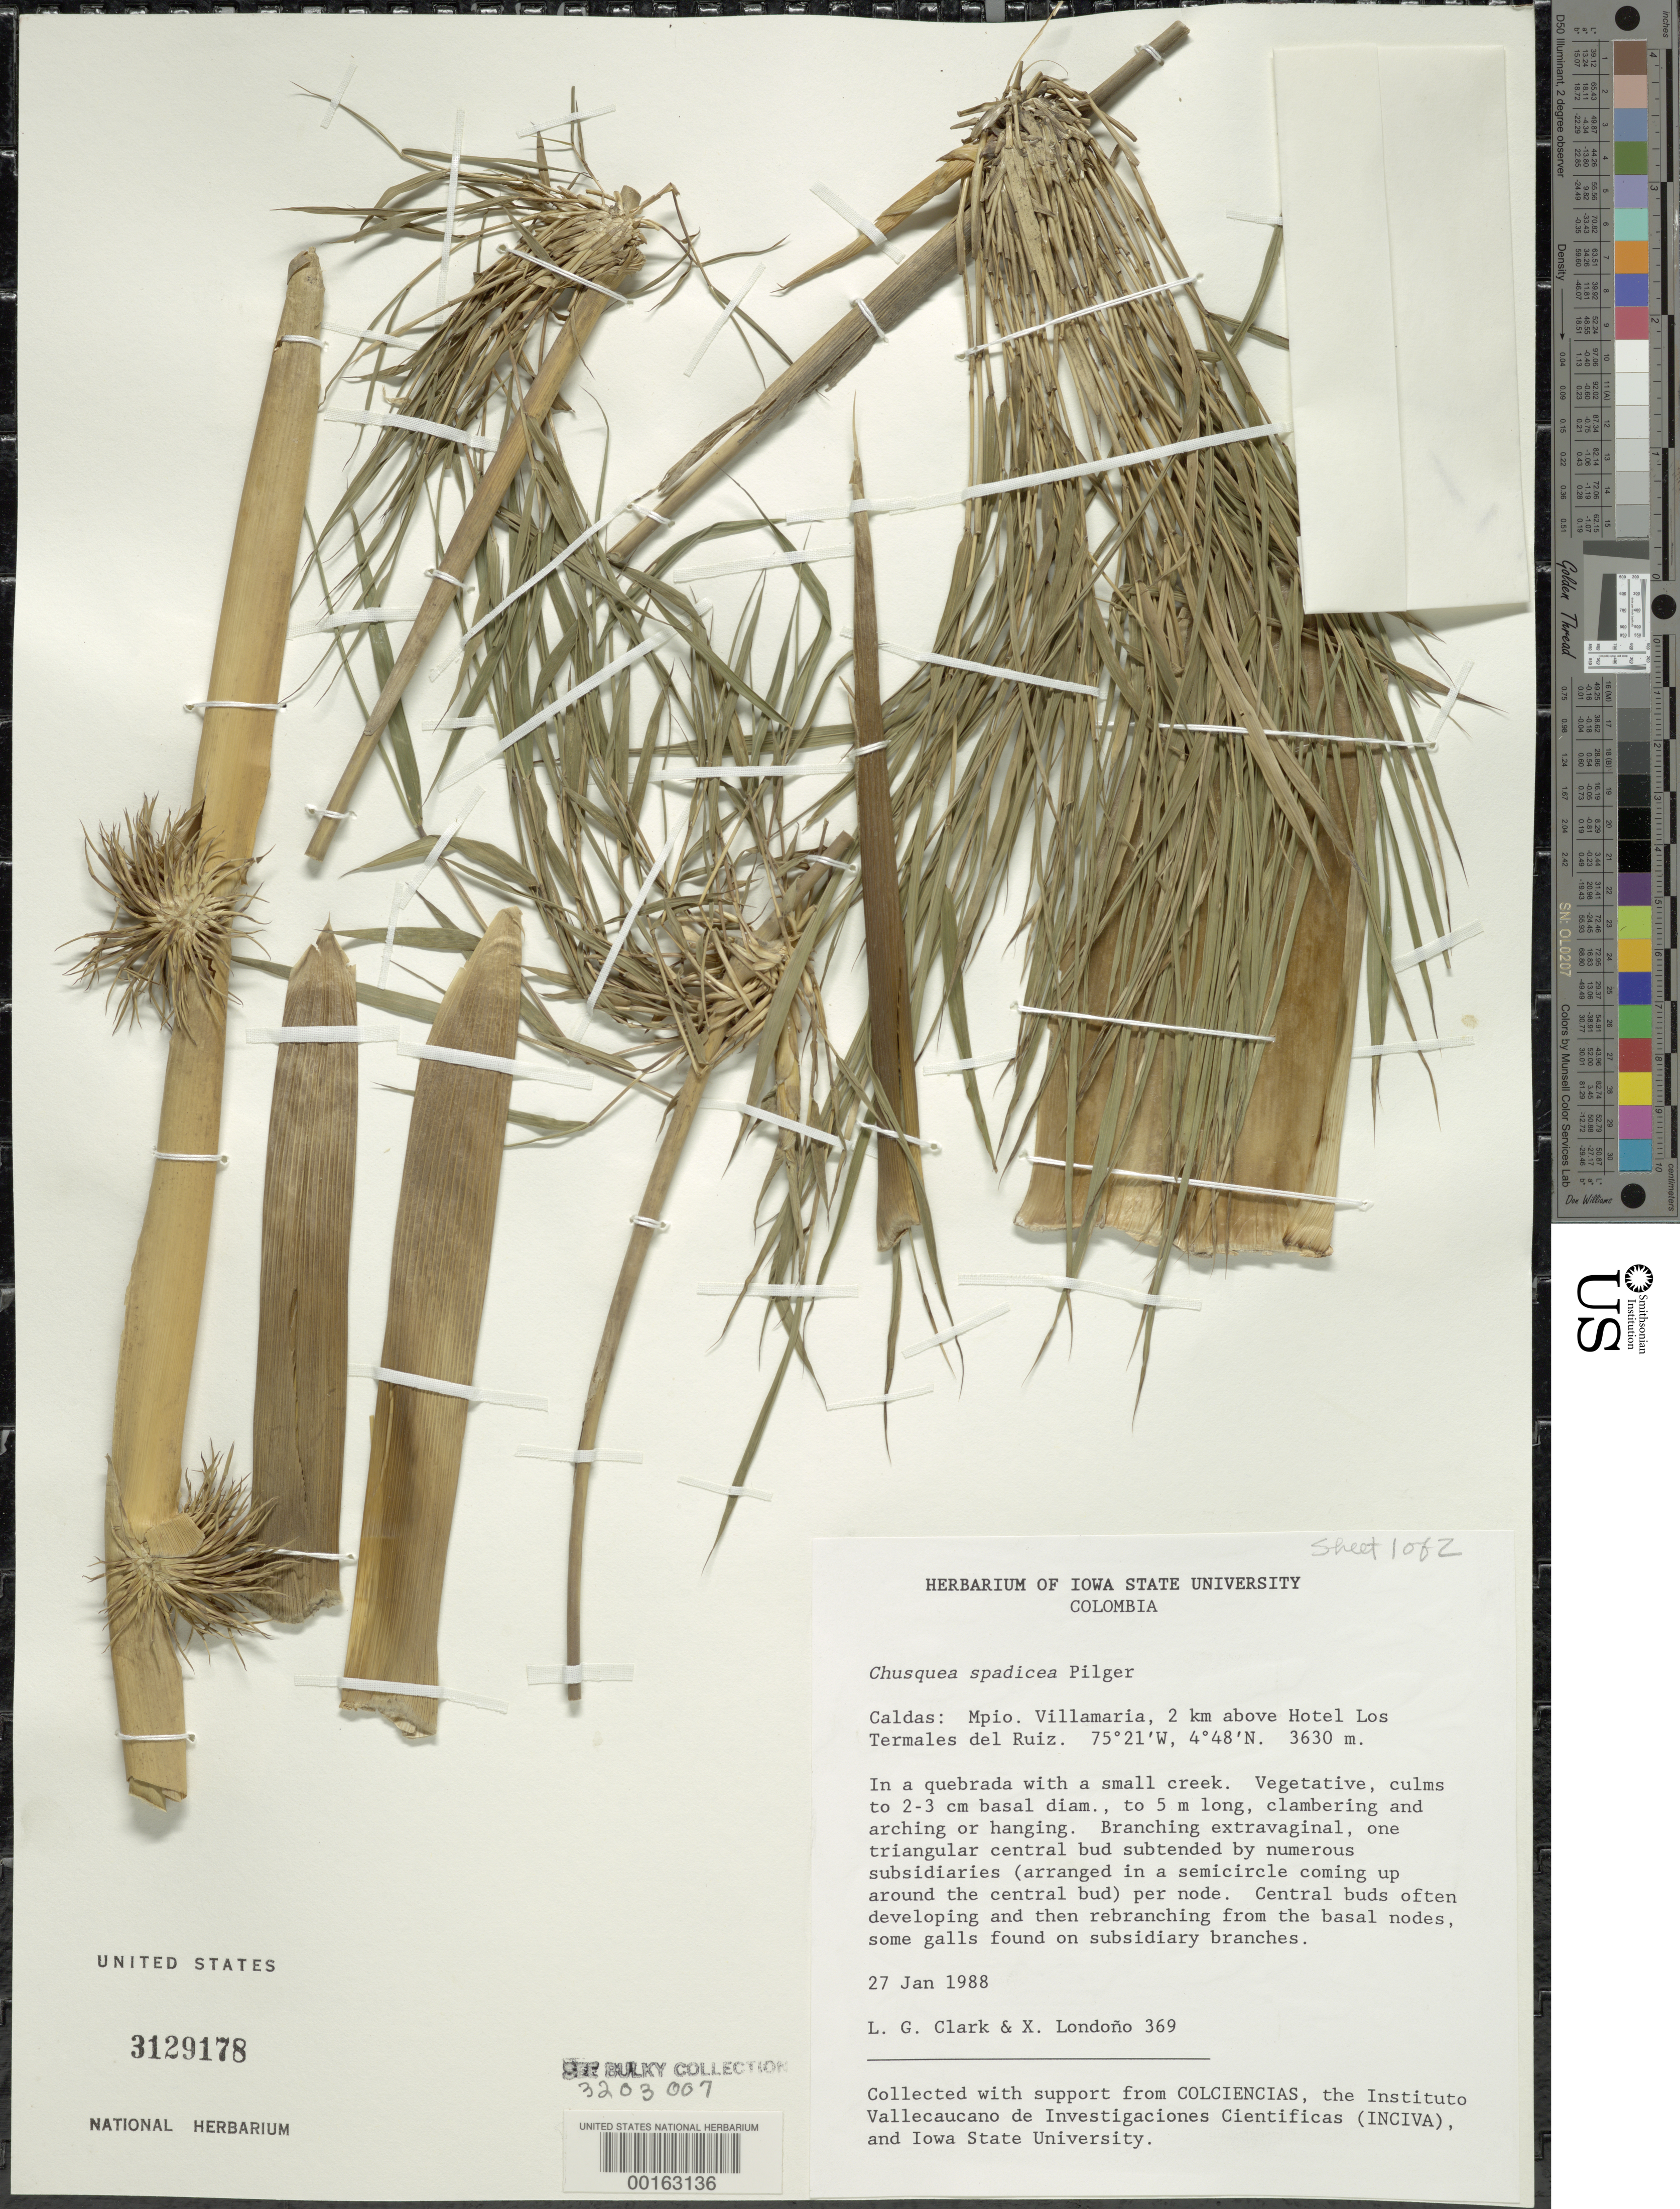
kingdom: Plantae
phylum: Tracheophyta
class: Liliopsida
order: Poales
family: Poaceae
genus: Chusquea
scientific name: Chusquea spadicea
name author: Pilg.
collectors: L. G. Clark & X. Londoño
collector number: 369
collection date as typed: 27 Jan 1988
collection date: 1988-01-27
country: Colombia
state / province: Caldas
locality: VillaMaria, 2 km above Hotel Los Termales del Ruiz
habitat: In a quebranda with a small creek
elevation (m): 3630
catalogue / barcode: US 3129178